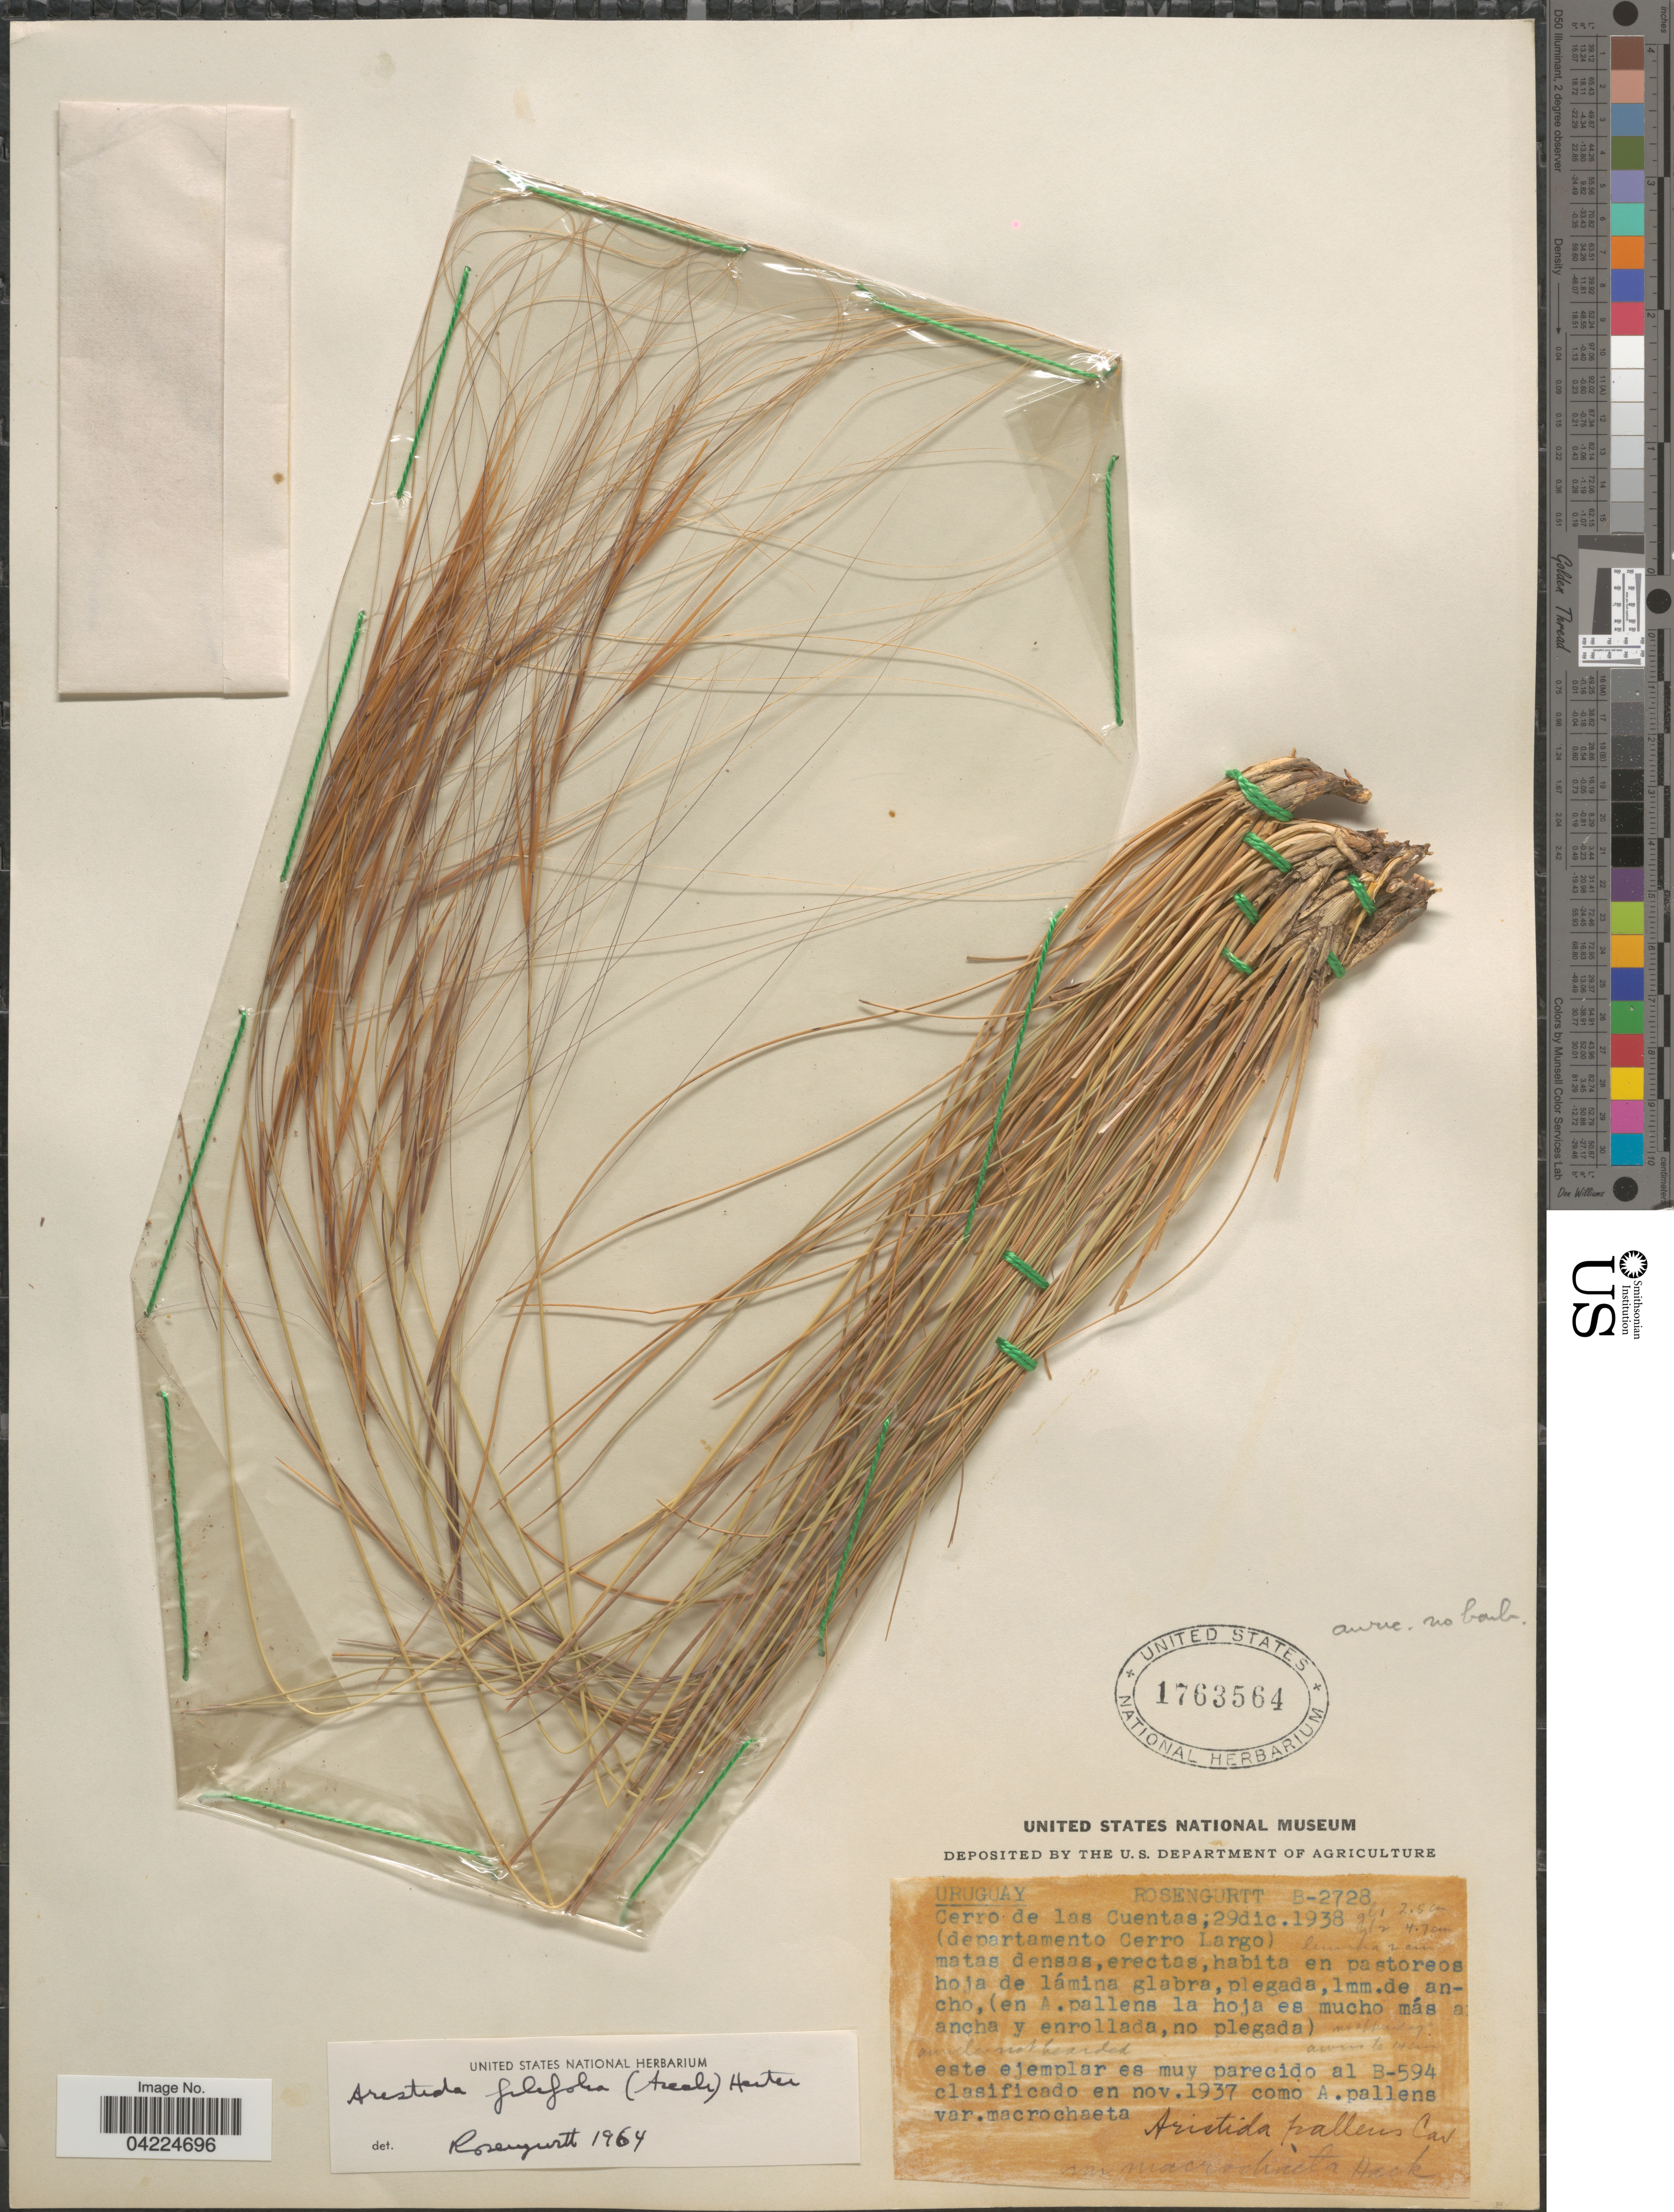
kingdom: Plantae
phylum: Tracheophyta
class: Liliopsida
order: Poales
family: Poaceae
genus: Aristida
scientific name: Aristida filifolia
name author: (Areali) Hecter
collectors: Rosengurtt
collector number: B-2728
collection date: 1938-12-29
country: Uruguay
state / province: Cerro Largo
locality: Cerro de las Cuentas, (departamento Cerro Largo).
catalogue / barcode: US 1763564